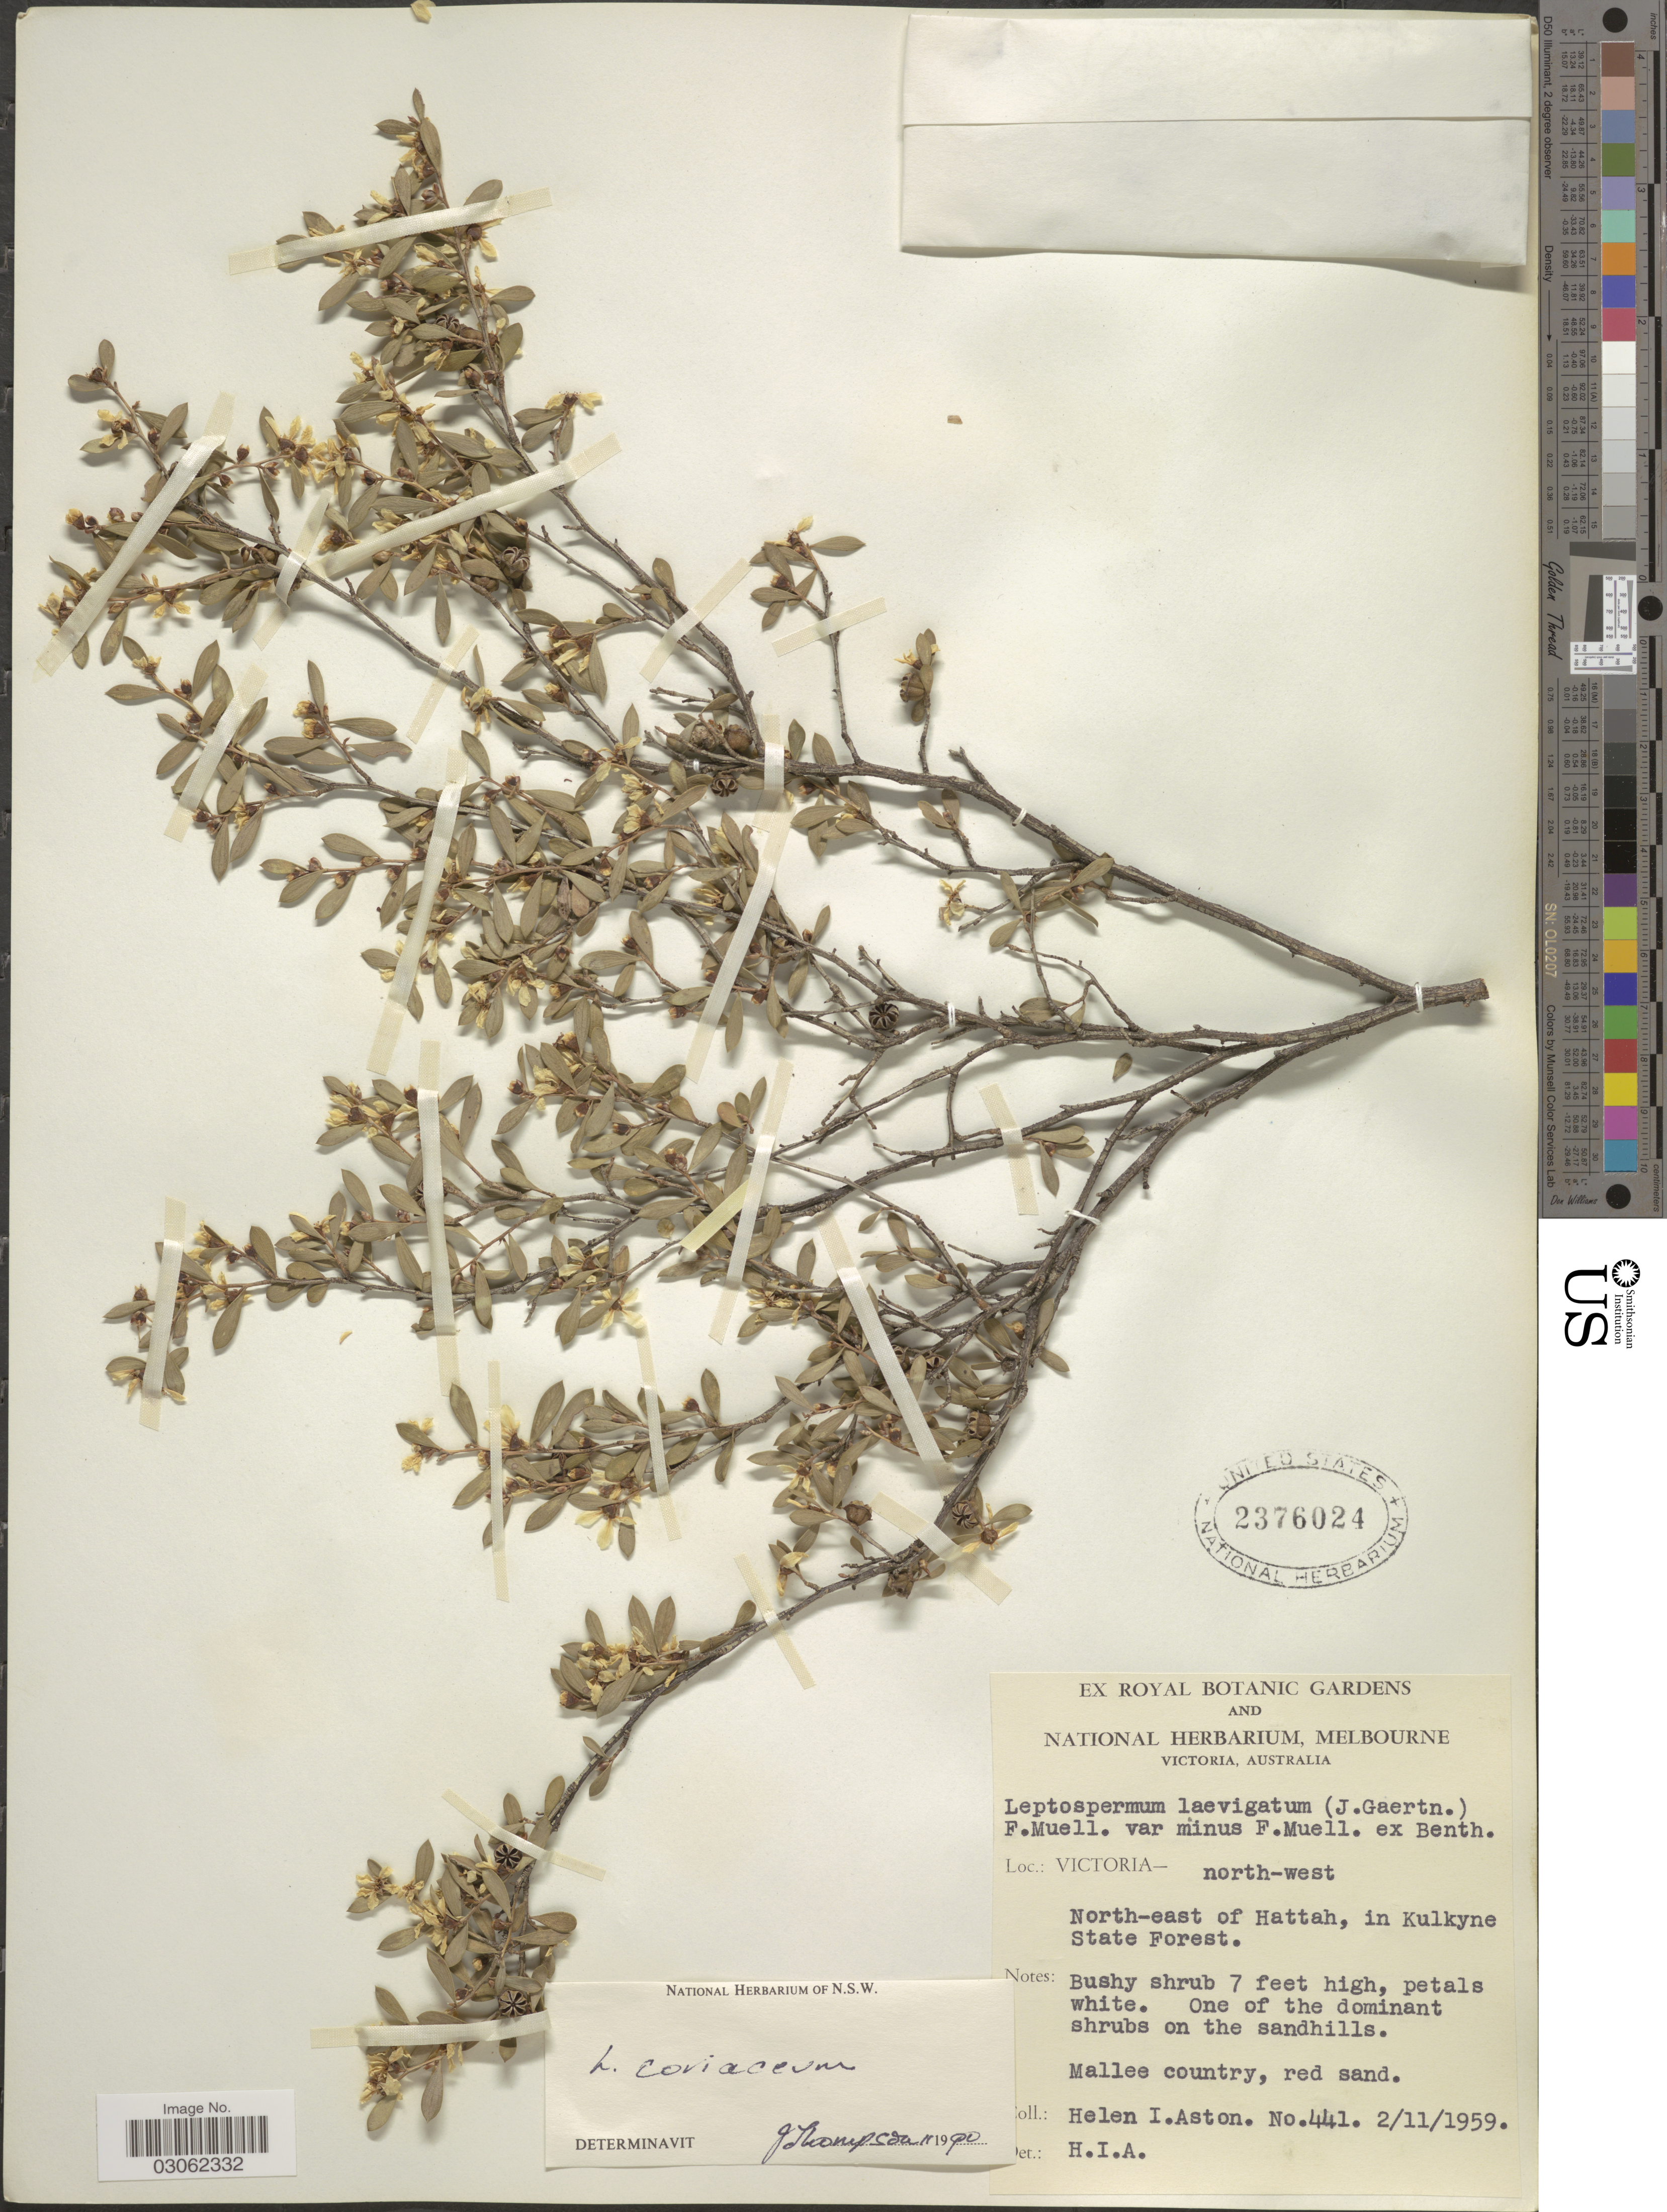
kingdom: Plantae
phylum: Tracheophyta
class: Magnoliopsida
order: Myrtales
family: Myrtaceae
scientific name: Gaudium coriaceum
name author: (F. Muell.) P.G. Wilson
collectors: H. I. Aston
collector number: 441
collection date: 1959-11-02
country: Australia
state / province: Victoria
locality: Victoria - north-west. North-east of Hattah, in Kulkyne State Forest.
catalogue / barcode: US 2376024